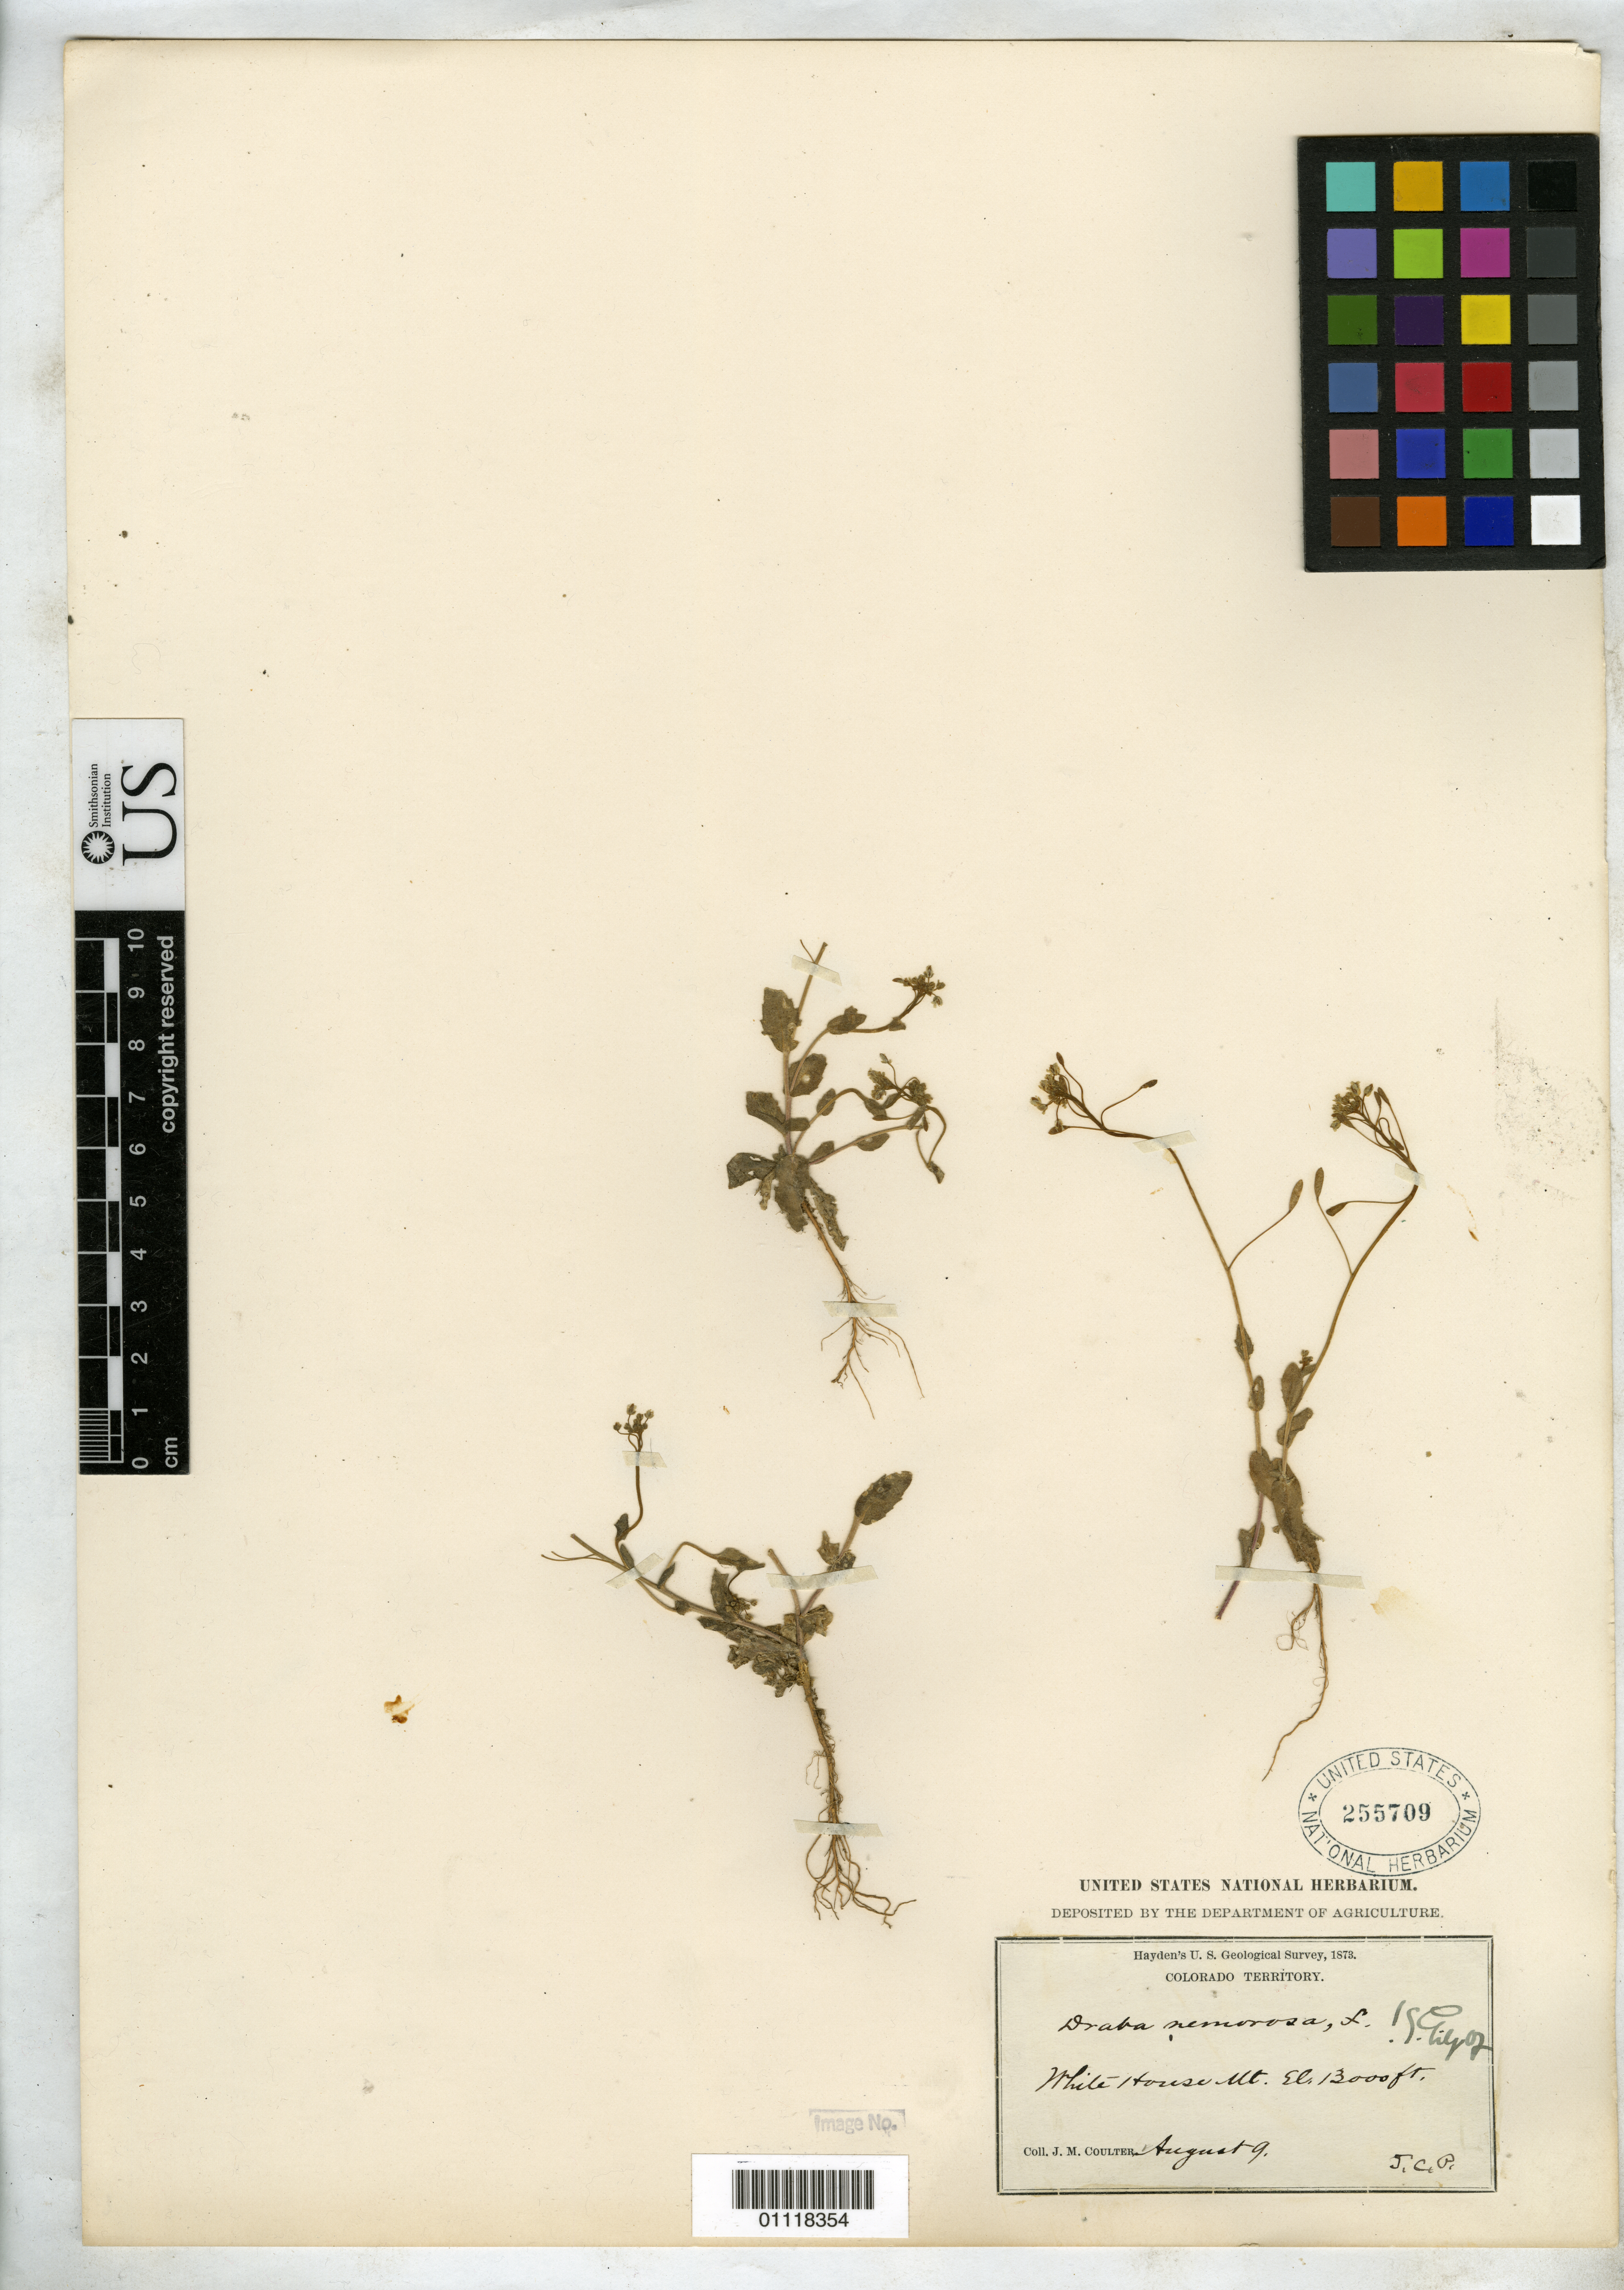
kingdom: Plantae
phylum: Tracheophyta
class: Magnoliopsida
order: Brassicales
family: Brassicaceae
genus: Draba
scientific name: Draba nemorosa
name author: L.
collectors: J. M. Coulter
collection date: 1873-08-09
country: United States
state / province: Colorado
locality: White House Mt.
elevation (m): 3962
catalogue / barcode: US 255709